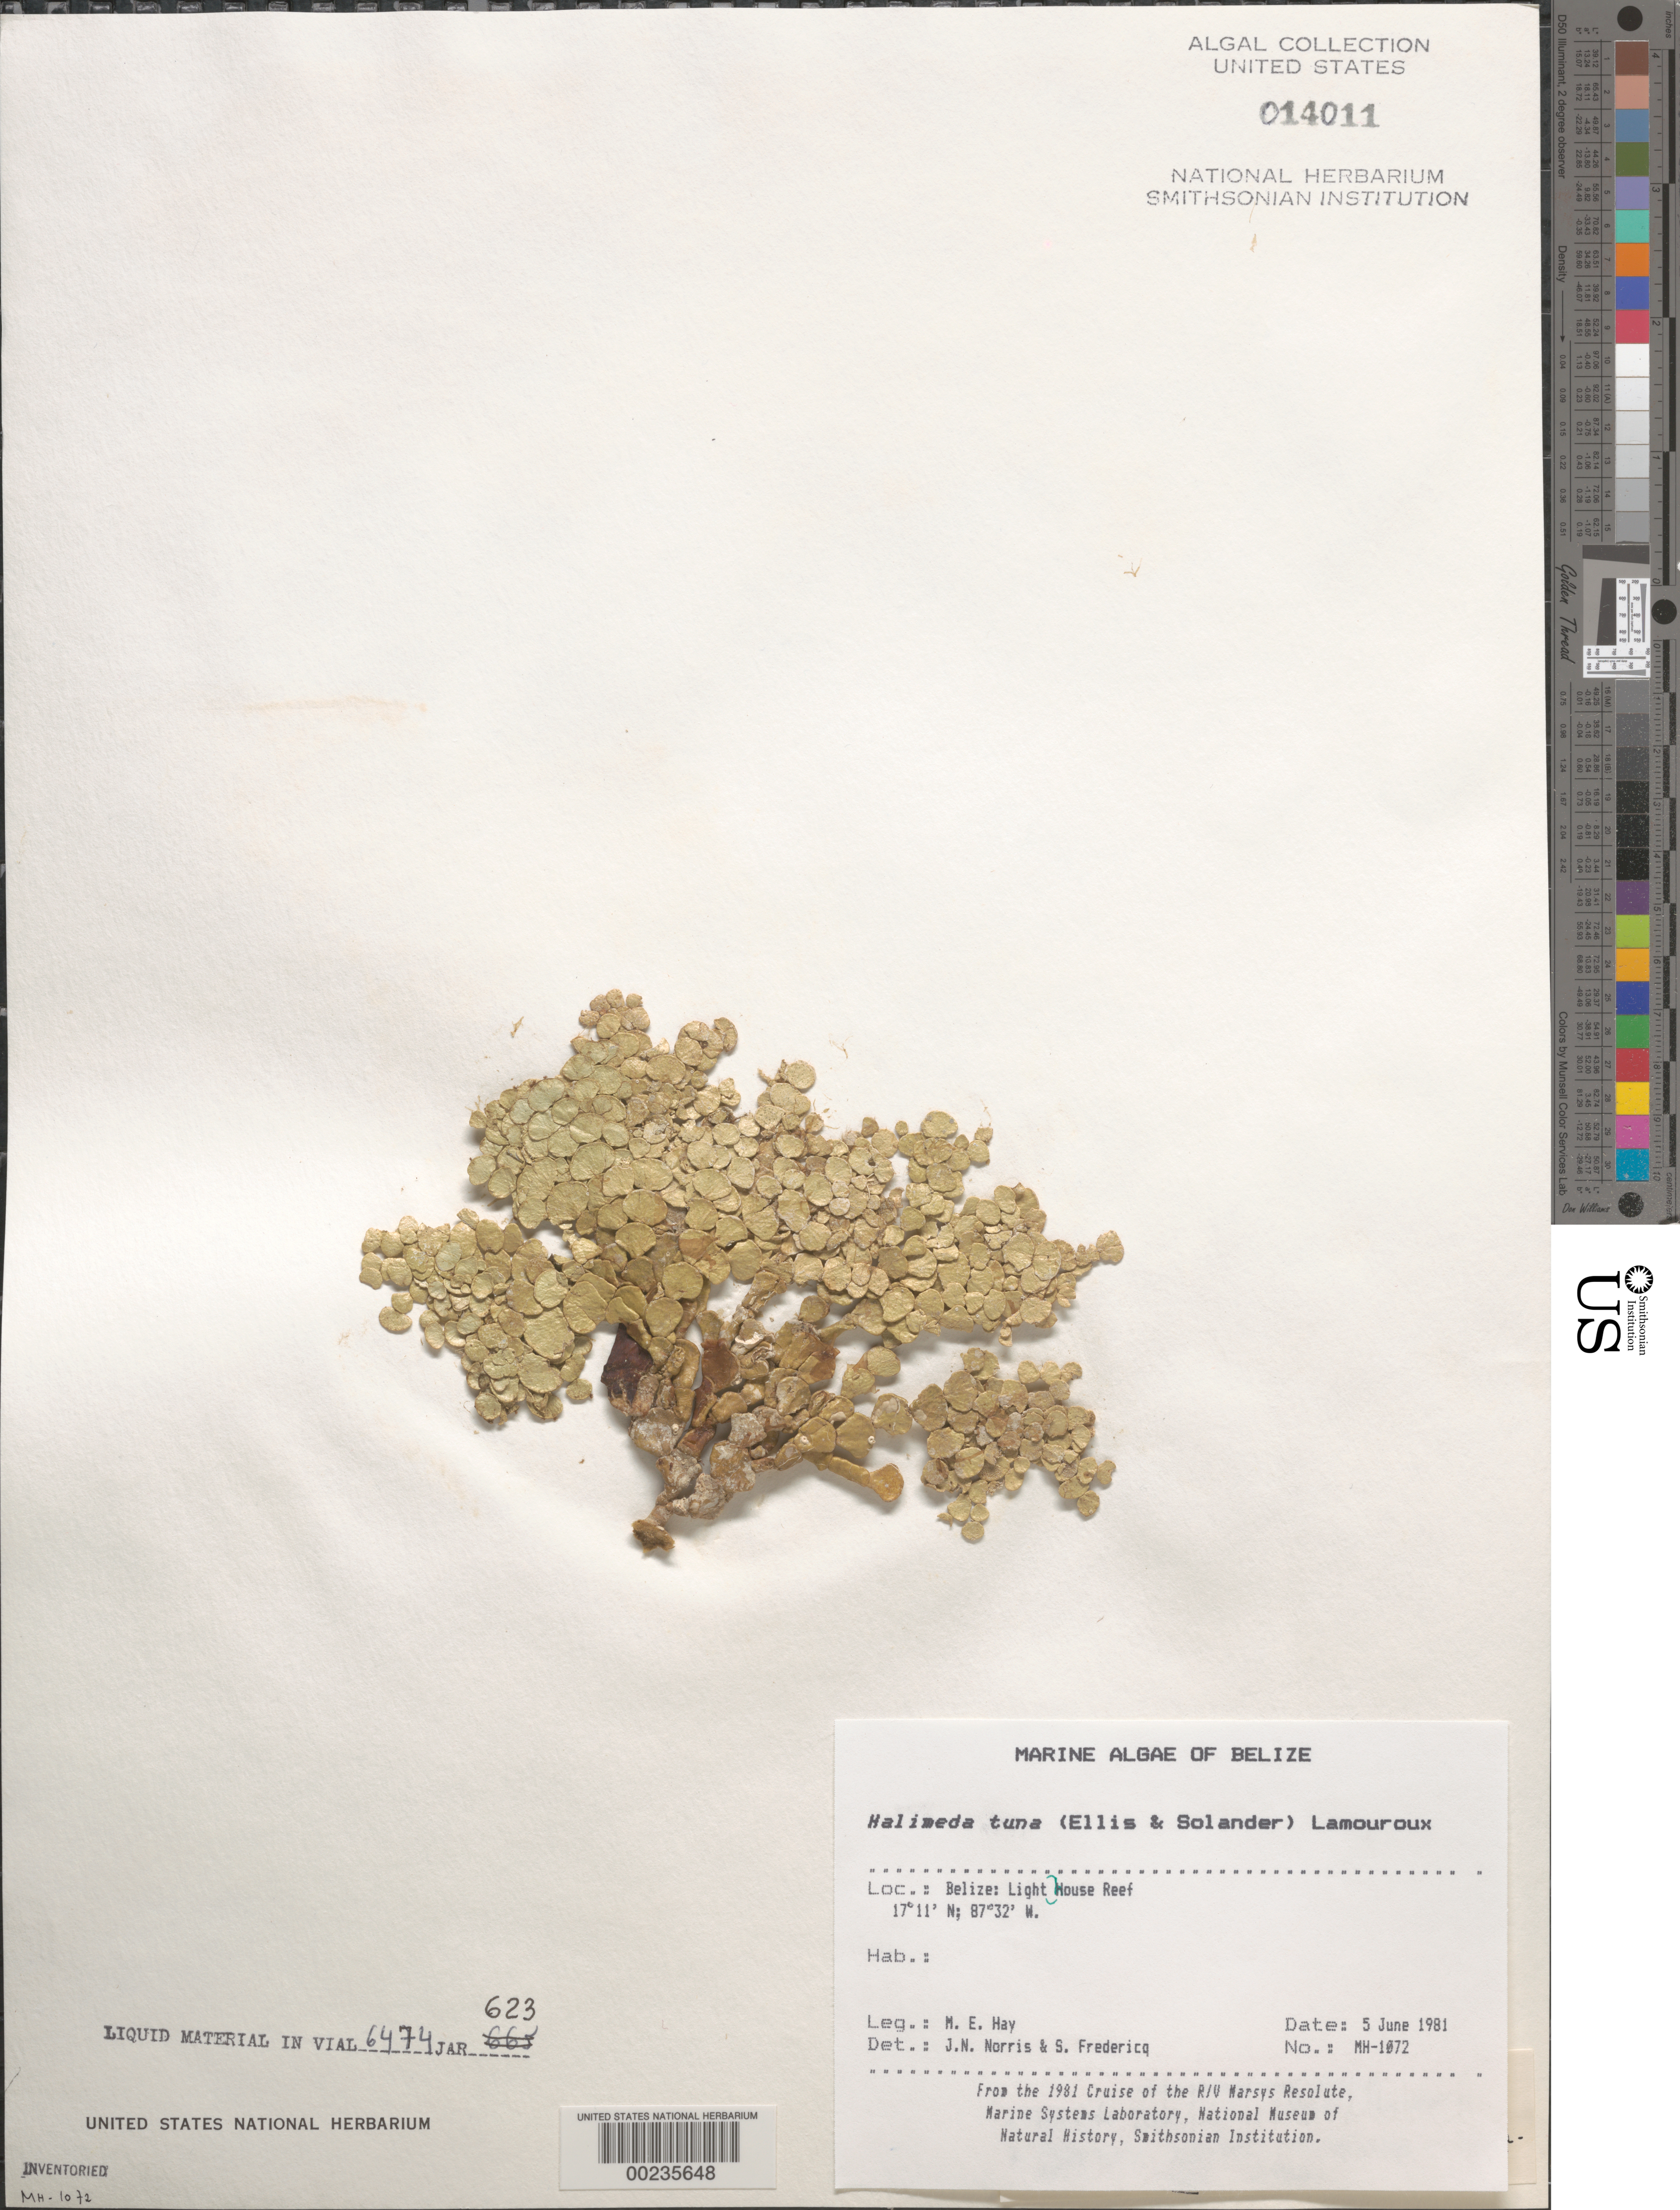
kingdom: Plantae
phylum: Chlorophyta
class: Ulvophyceae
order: Bryopsidales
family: Halimedaceae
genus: Halimeda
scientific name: Halimeda tuna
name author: (J. Ellis & Sol.) J.V.Lamouroux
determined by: Norris, J. N.; Fredericq, S.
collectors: M. E. Hay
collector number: MEH-1072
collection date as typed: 05 Jun 1981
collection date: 1981-06-05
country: Belize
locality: Lighthouse reef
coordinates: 17 11'N, 87 32'W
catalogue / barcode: US 14011